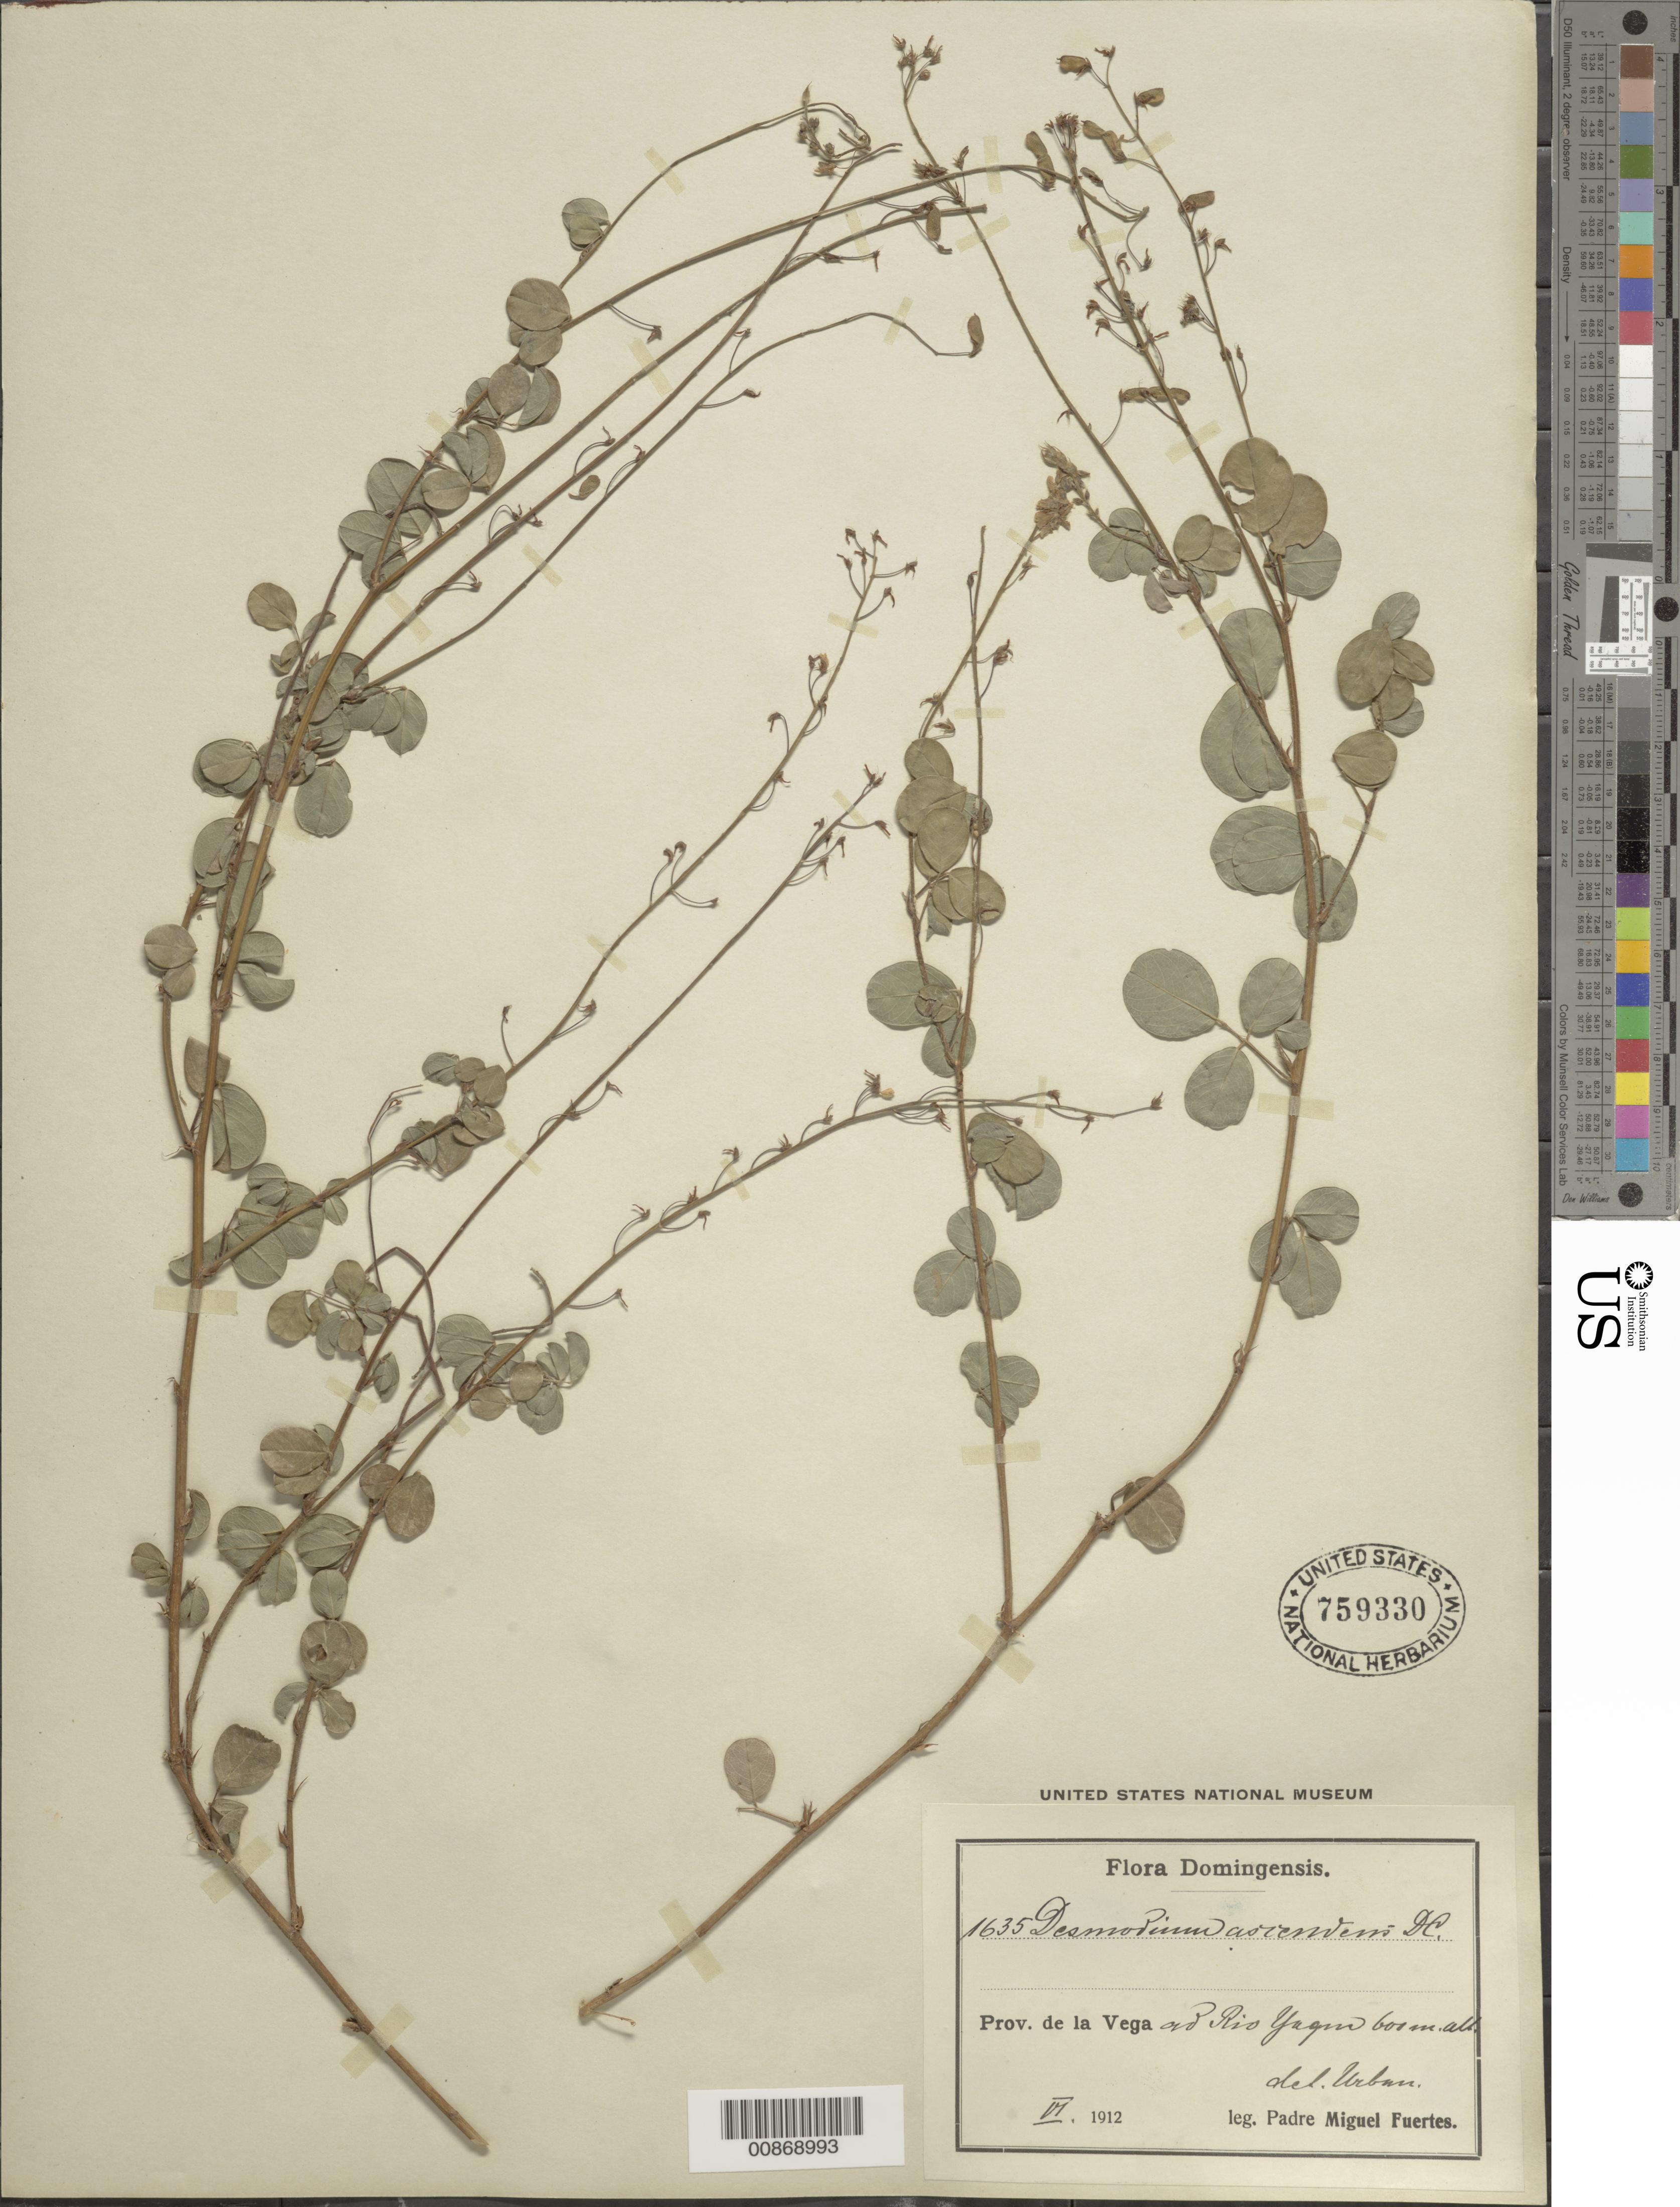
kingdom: Plantae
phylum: Tracheophyta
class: Magnoliopsida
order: Fabales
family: Fabaceae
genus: Grona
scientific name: Grona adscendens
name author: (Sw.) H. Ohashi & K. Ohashi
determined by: Strong, Mark T., (BOT), Smithsonian Institution - National Museum of Natural History (UNITED STATES)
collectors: M. D. Fuertes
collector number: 1635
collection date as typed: Jun 1912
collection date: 1912-06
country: Dominican Republic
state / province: La Vega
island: Hispaniola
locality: Ad Río Yaque.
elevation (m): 600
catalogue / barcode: US 759330